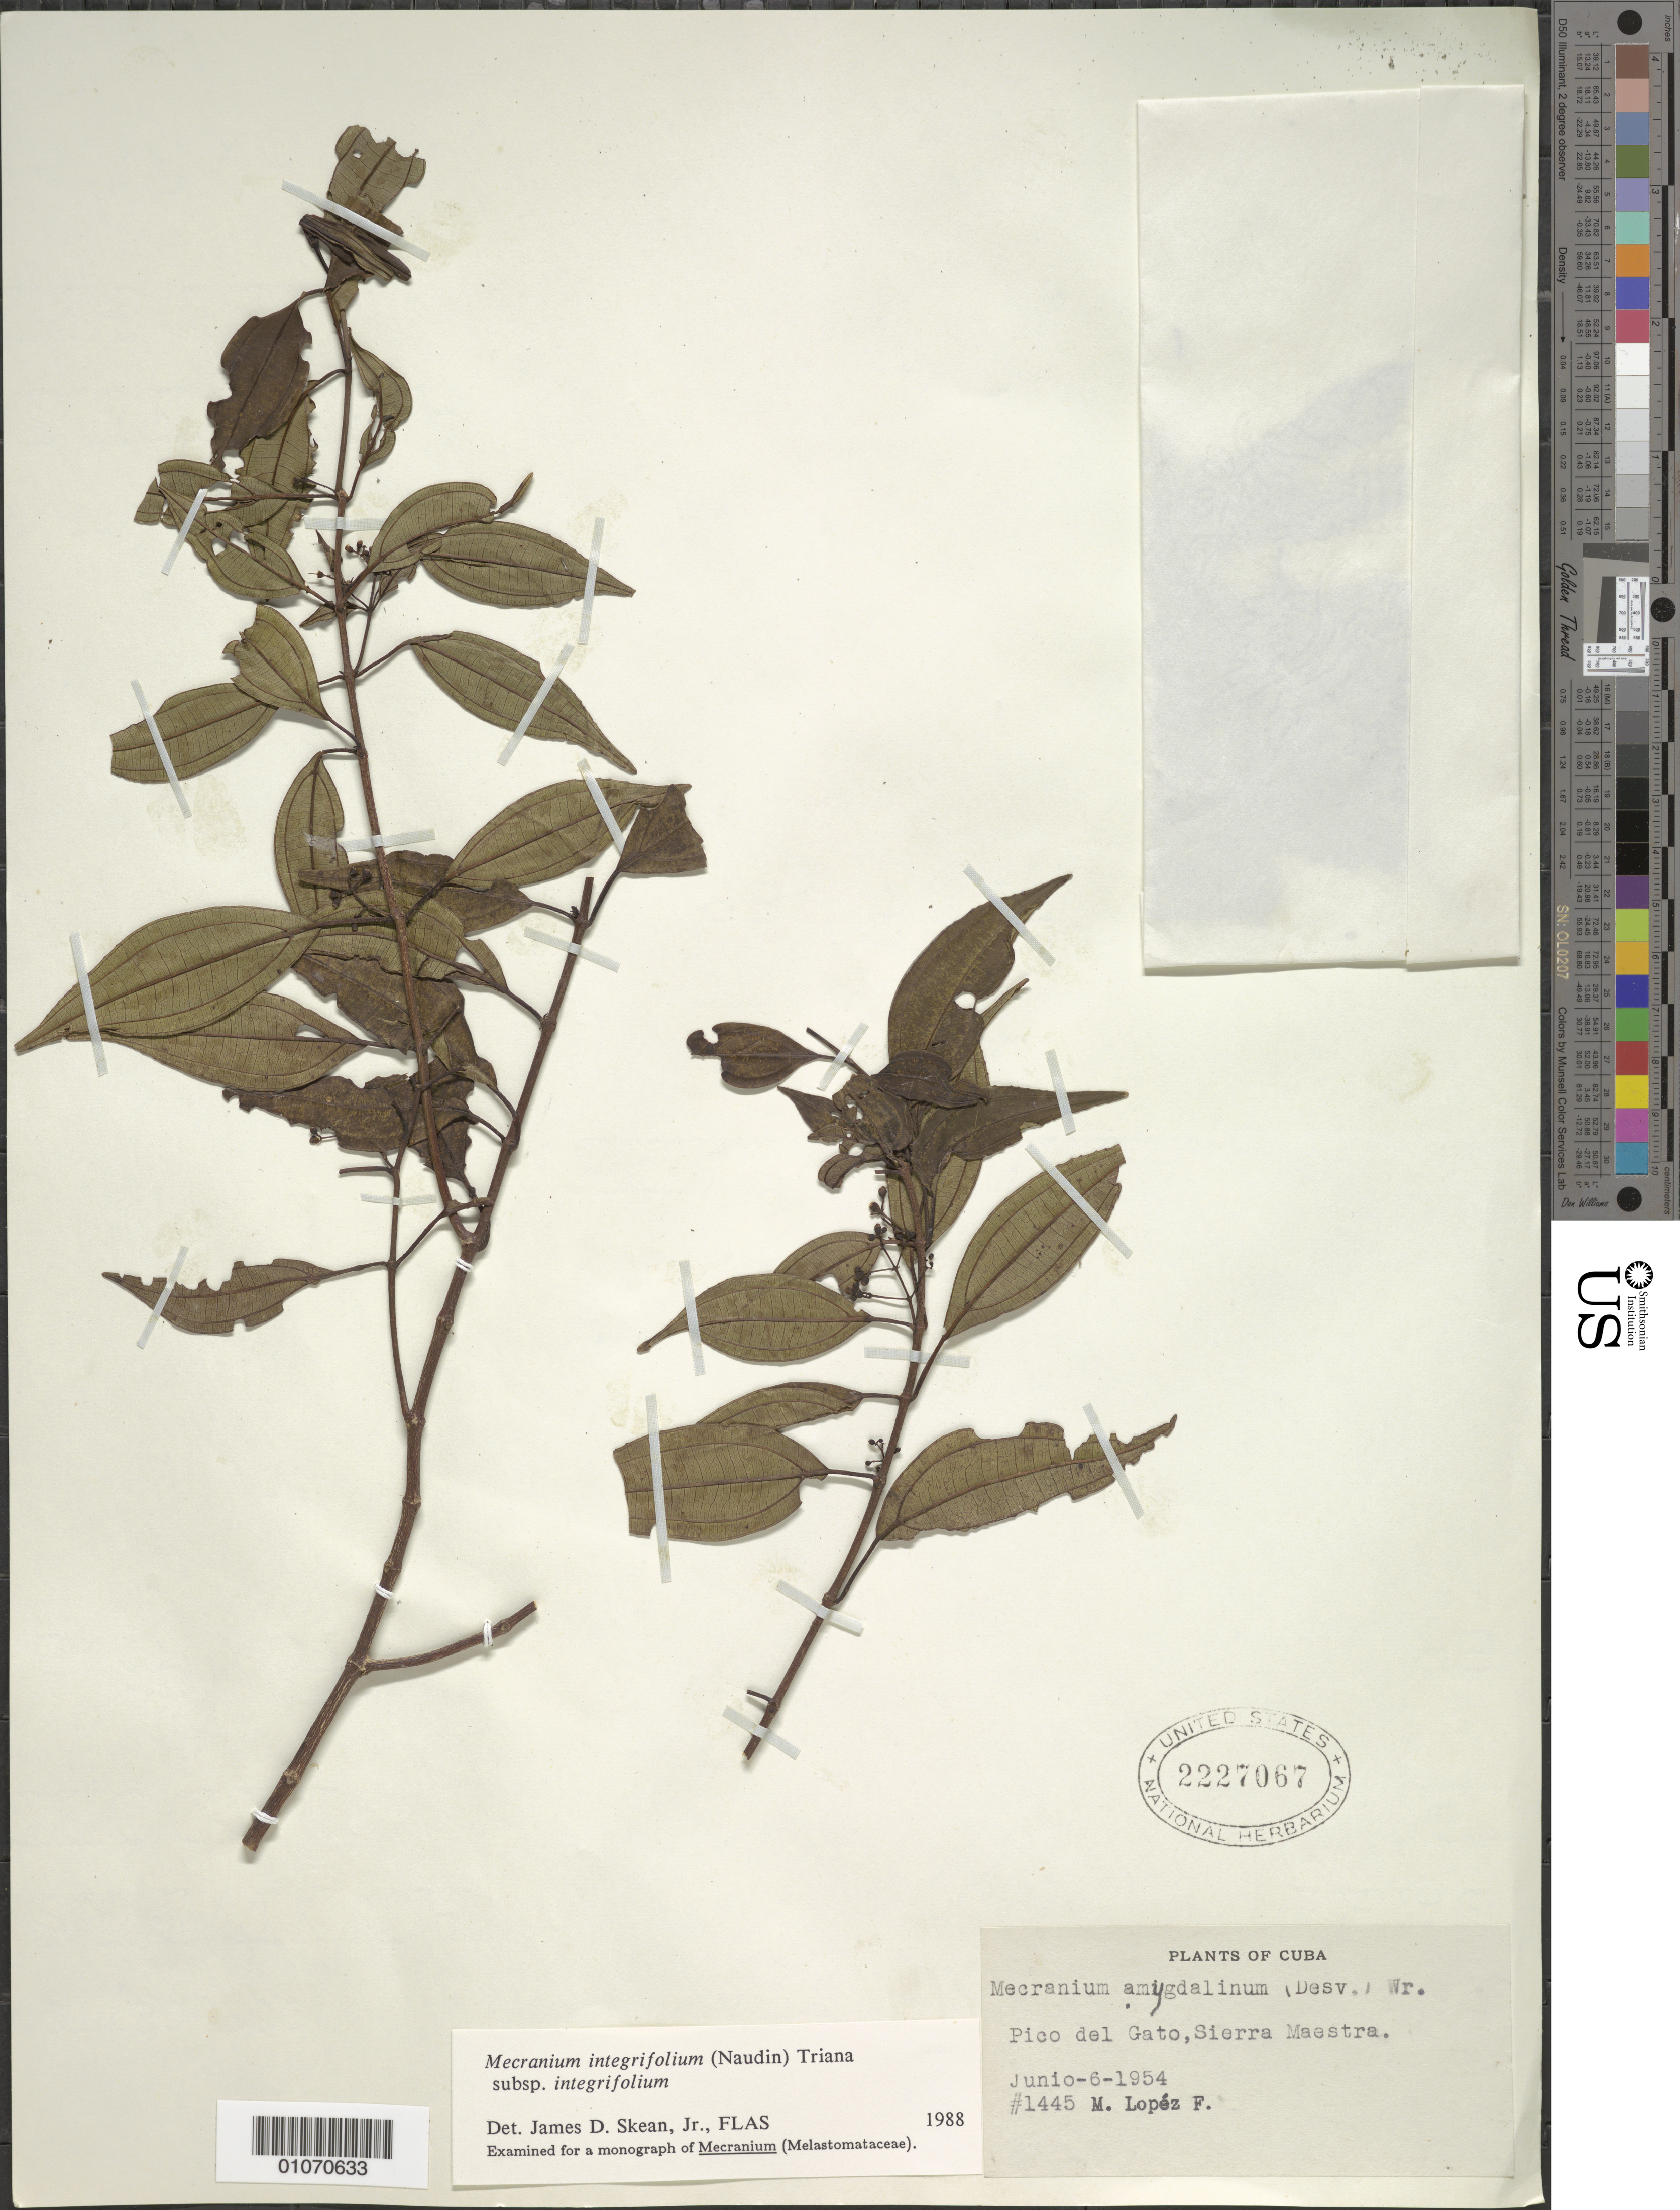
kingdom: Plantae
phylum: Tracheophyta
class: Magnoliopsida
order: Myrtales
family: Melastomataceae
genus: Mecranium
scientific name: Mecranium integrifolium subsp. integrifolium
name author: (Naudin) Triana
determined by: Skean, J. D., Jr.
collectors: M. López Figueiras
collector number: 1445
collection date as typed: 06 Jun 1954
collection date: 1954-06-06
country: Cuba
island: Cuba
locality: Pico del Gato, Sierra Maestra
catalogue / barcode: US 2227067